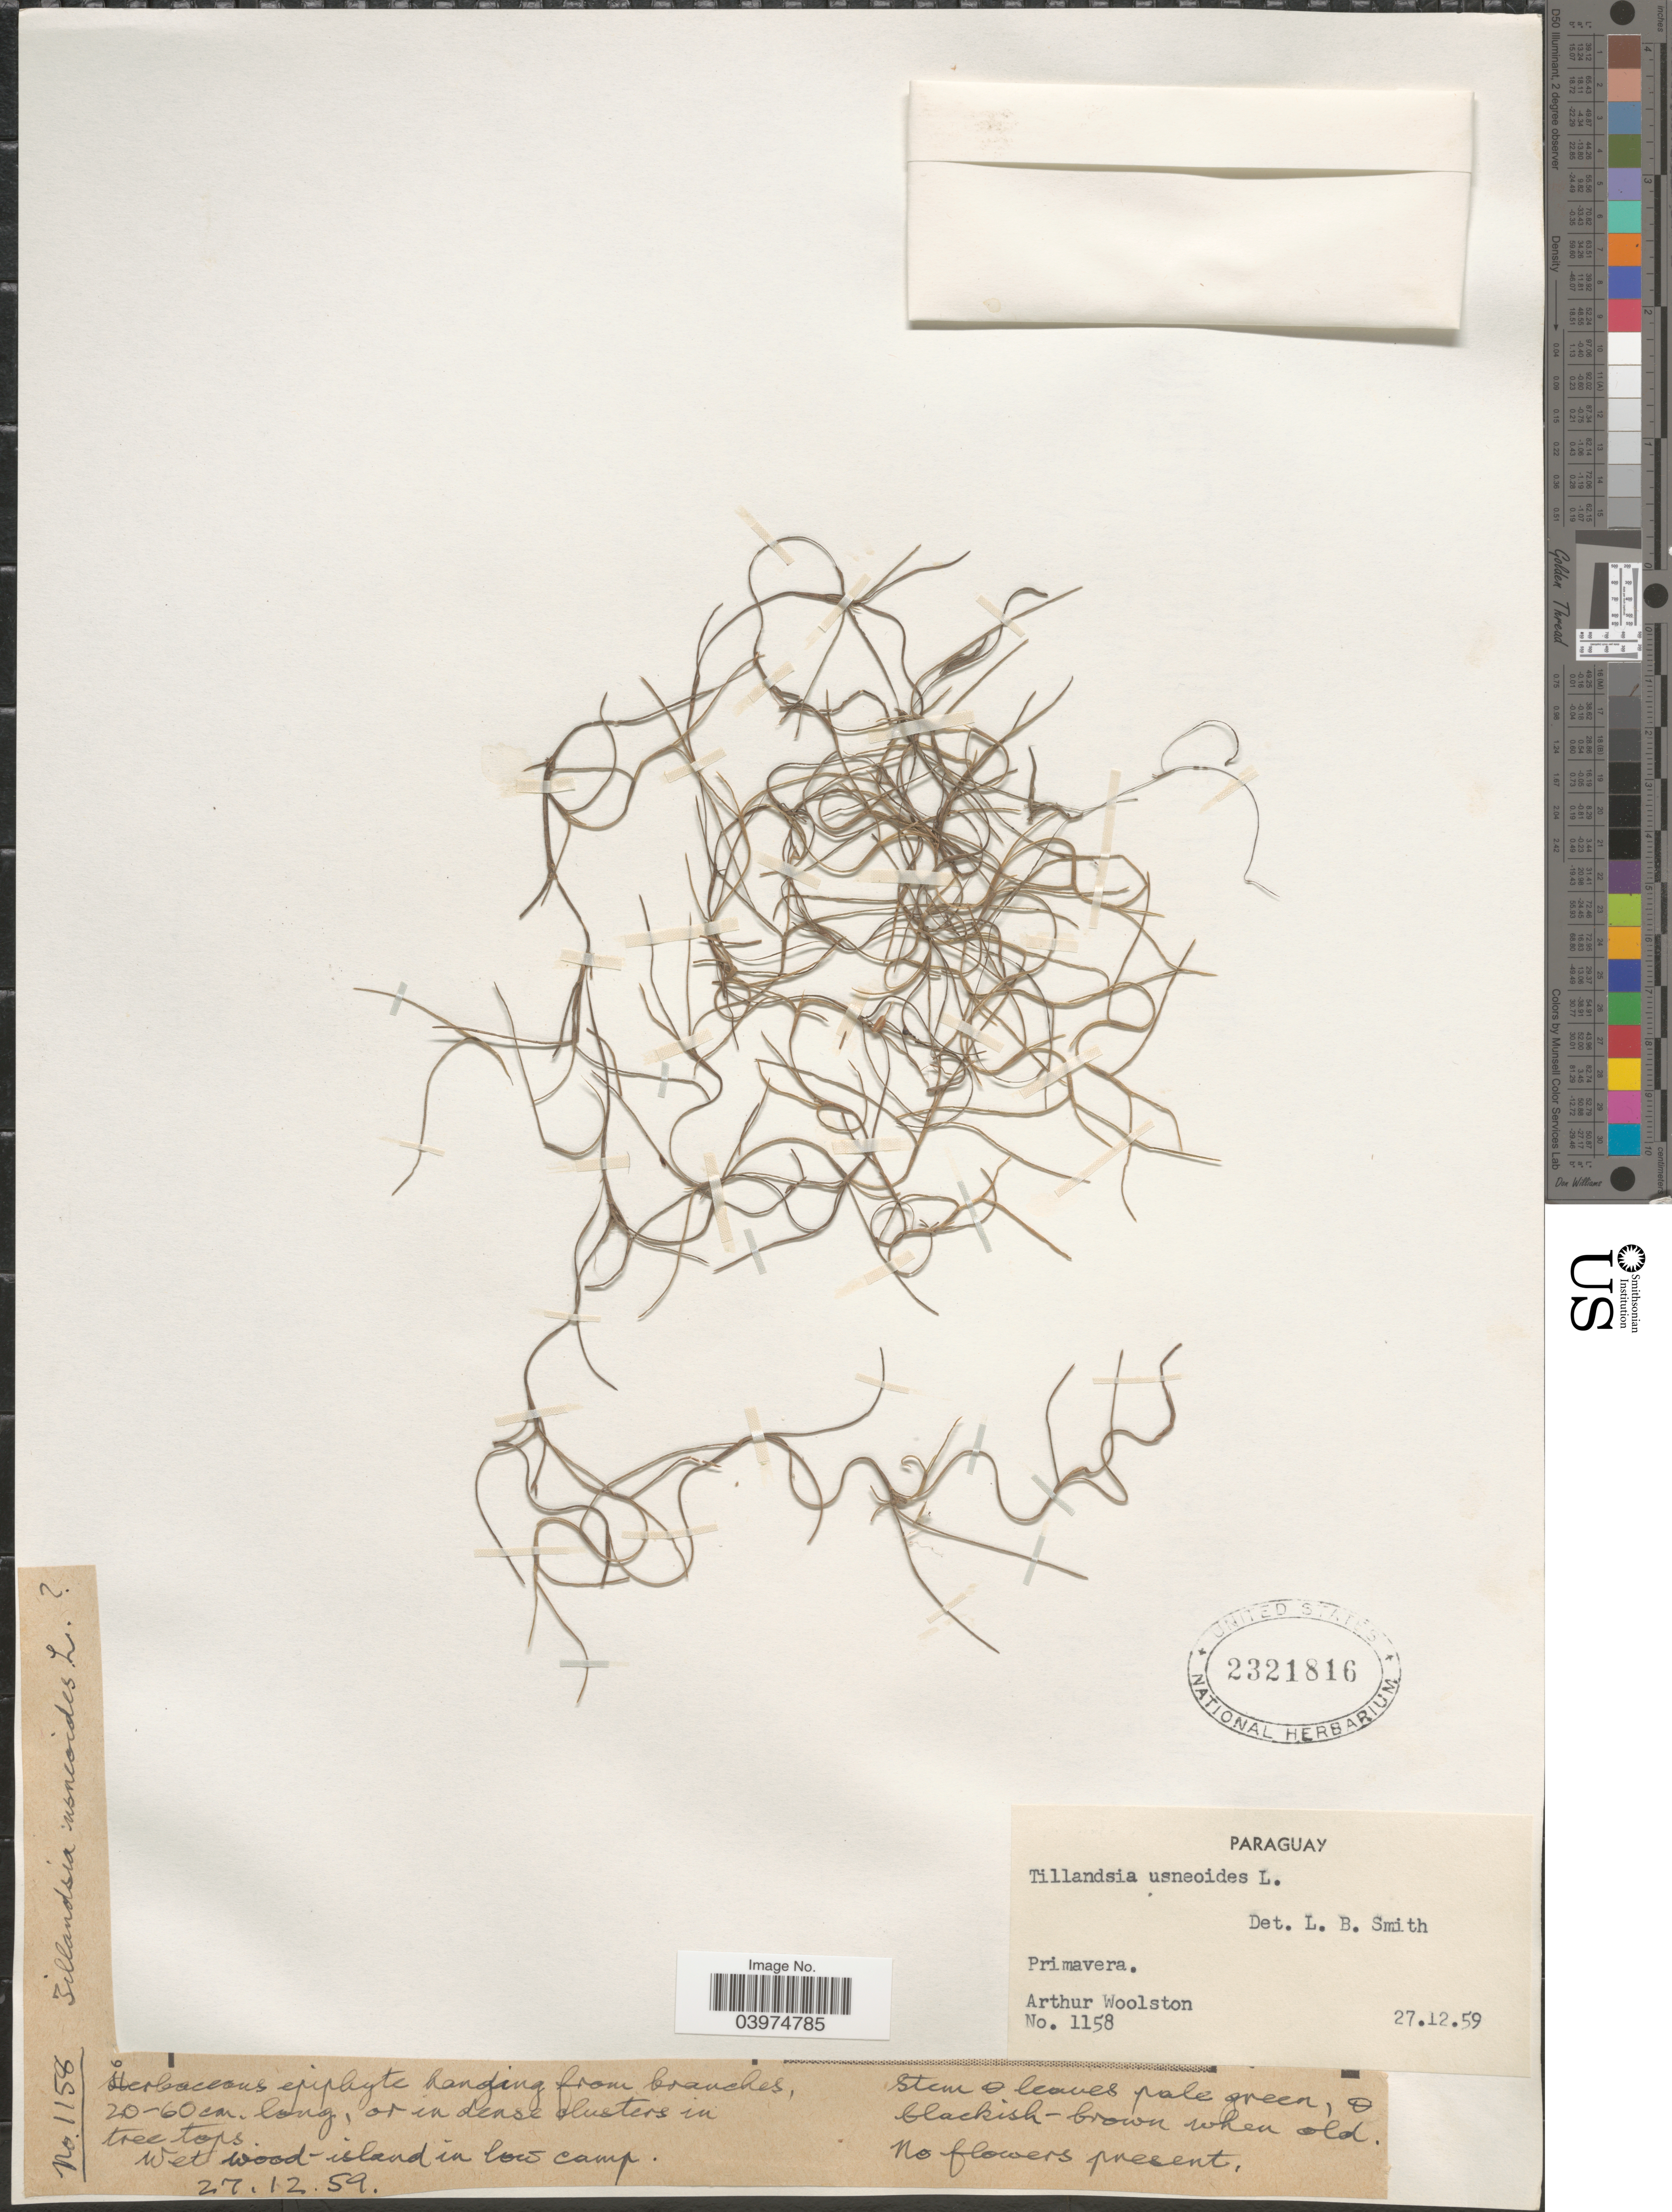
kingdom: Plantae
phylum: Tracheophyta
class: Liliopsida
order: Poales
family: Bromeliaceae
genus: Tillandsia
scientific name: Tillandsia usneoides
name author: (L.) L.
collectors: A. L. Woolston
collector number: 1158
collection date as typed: Transcribed d/m/y: 27/12/59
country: Paraguay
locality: Primavera.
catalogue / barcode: US 2321816